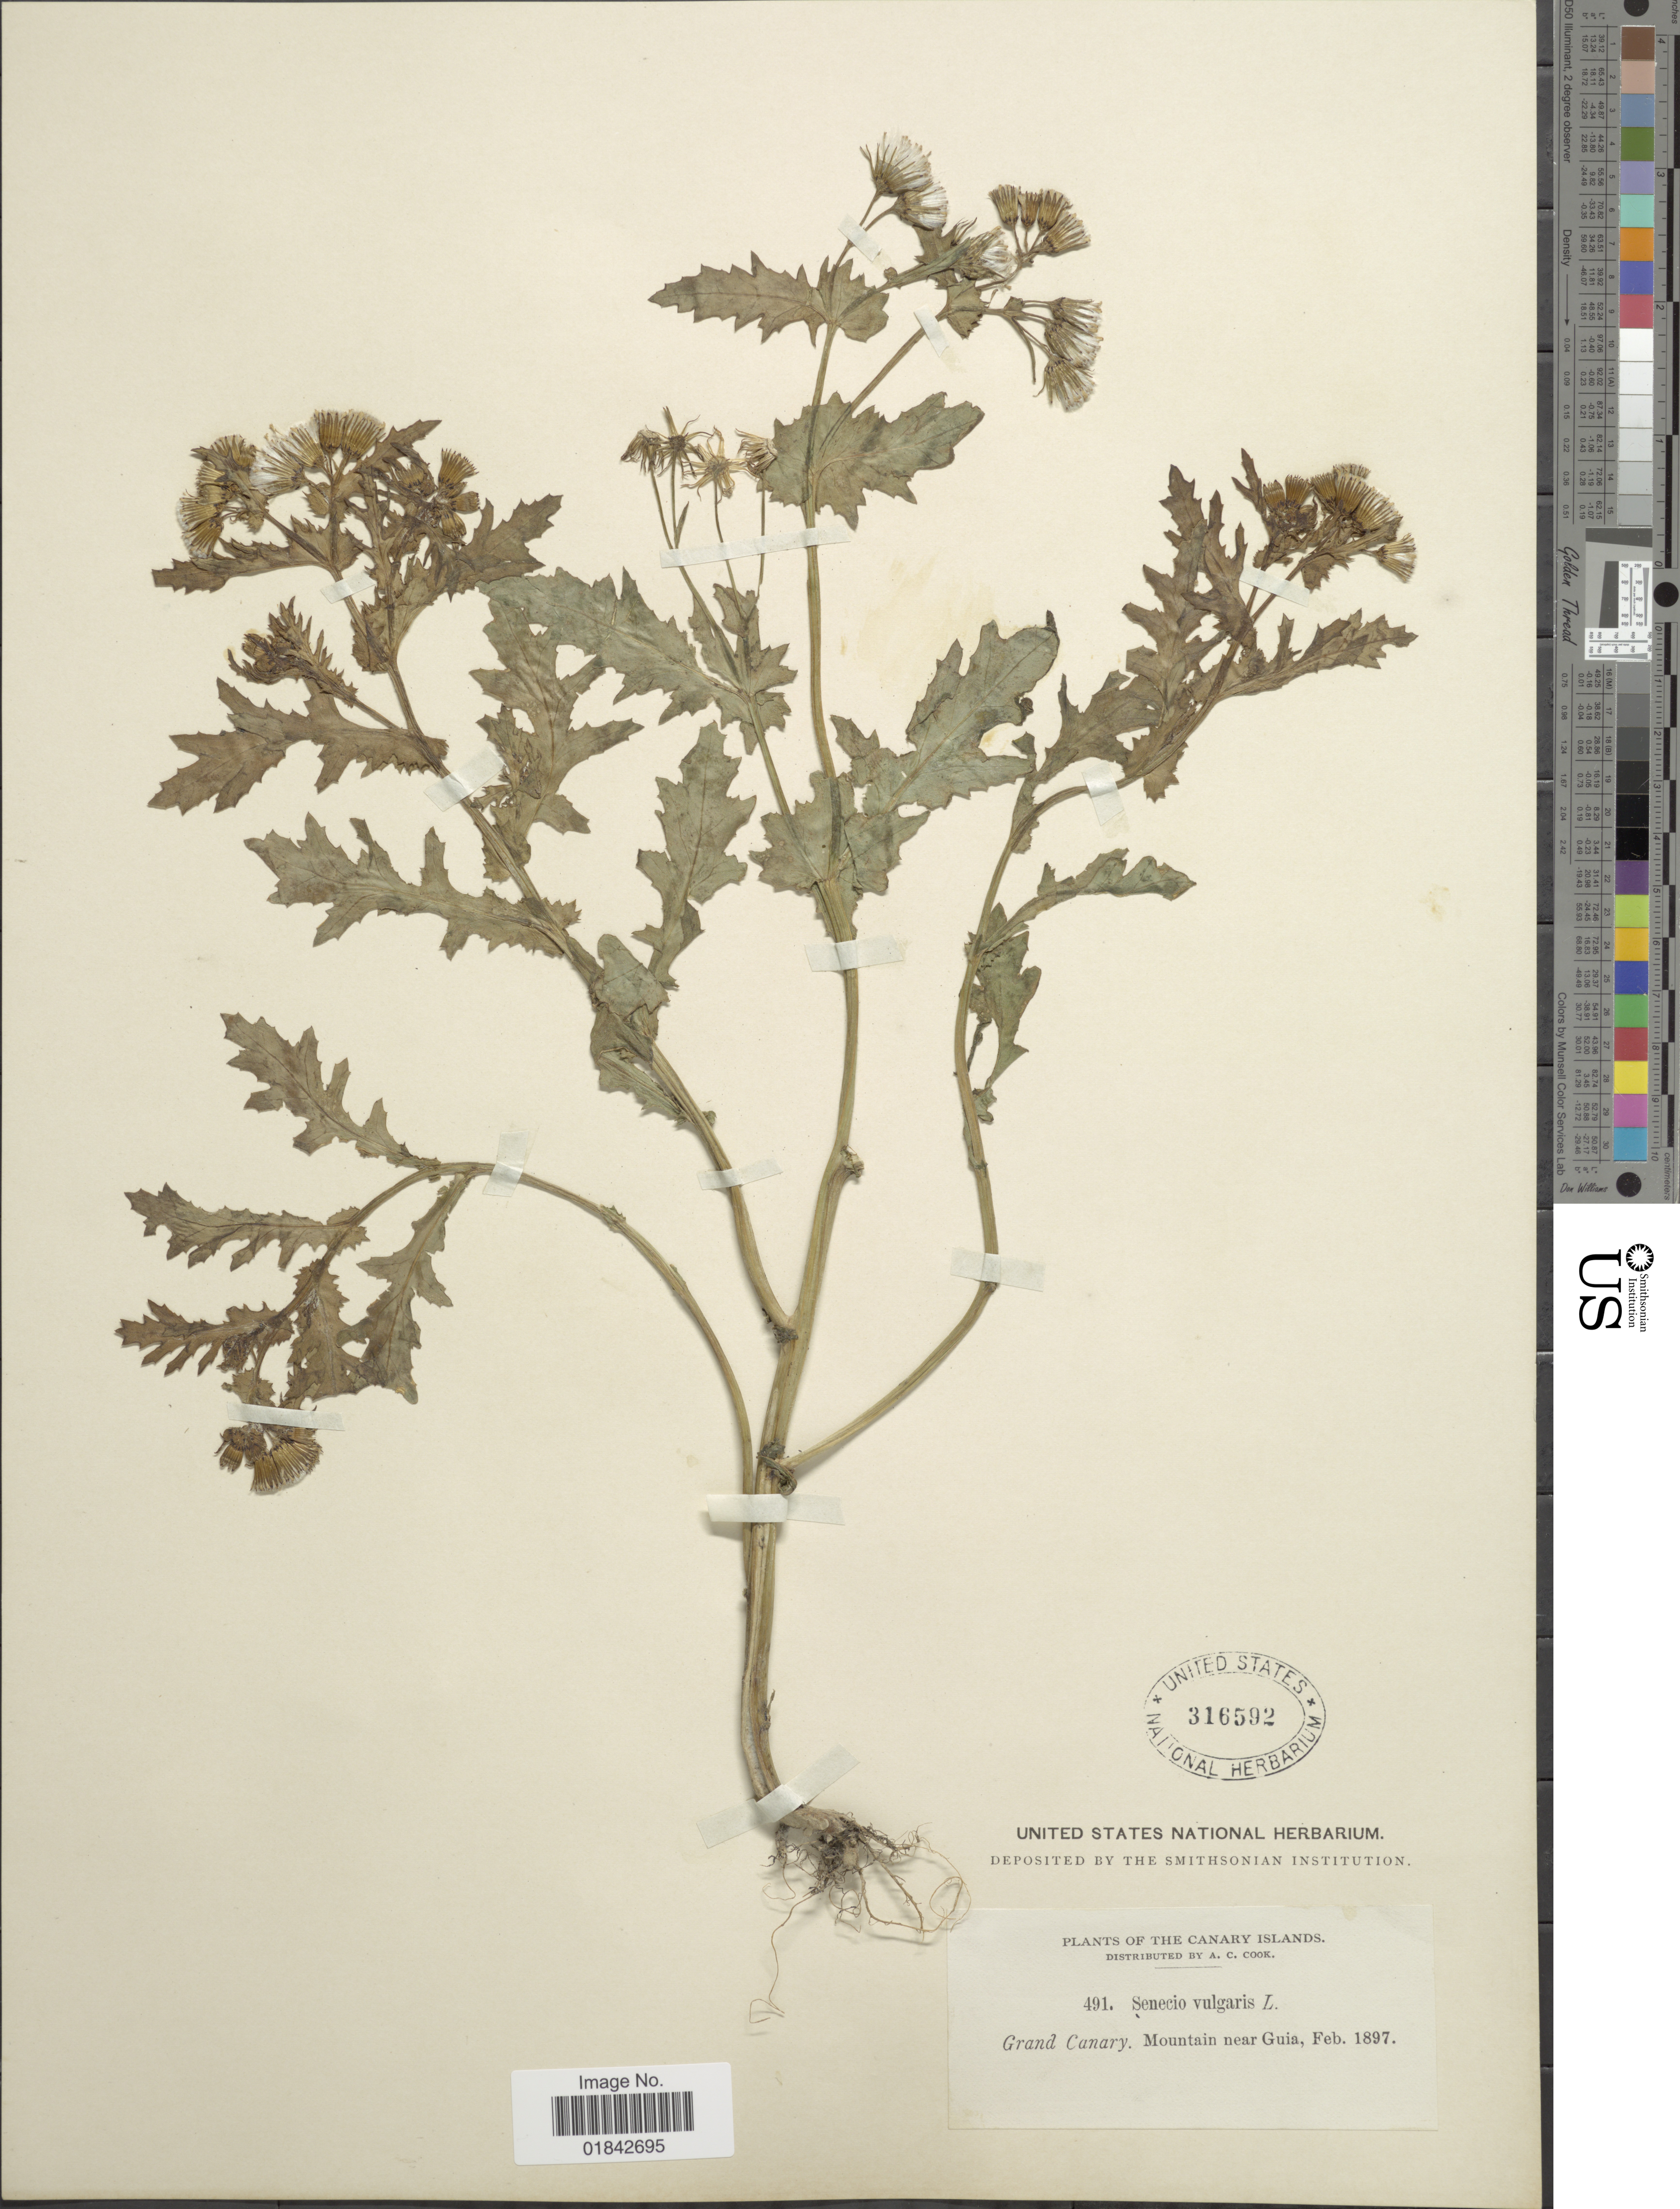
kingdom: Plantae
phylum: Tracheophyta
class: Magnoliopsida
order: Asterales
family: Asteraceae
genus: Senecio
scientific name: Senecio vulgaris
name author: L.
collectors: Alice C. Cook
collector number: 491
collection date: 1897-02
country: Spain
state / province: Canarias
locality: The Canary Islands, Grand Canary, Mountain near Guia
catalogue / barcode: US 316592